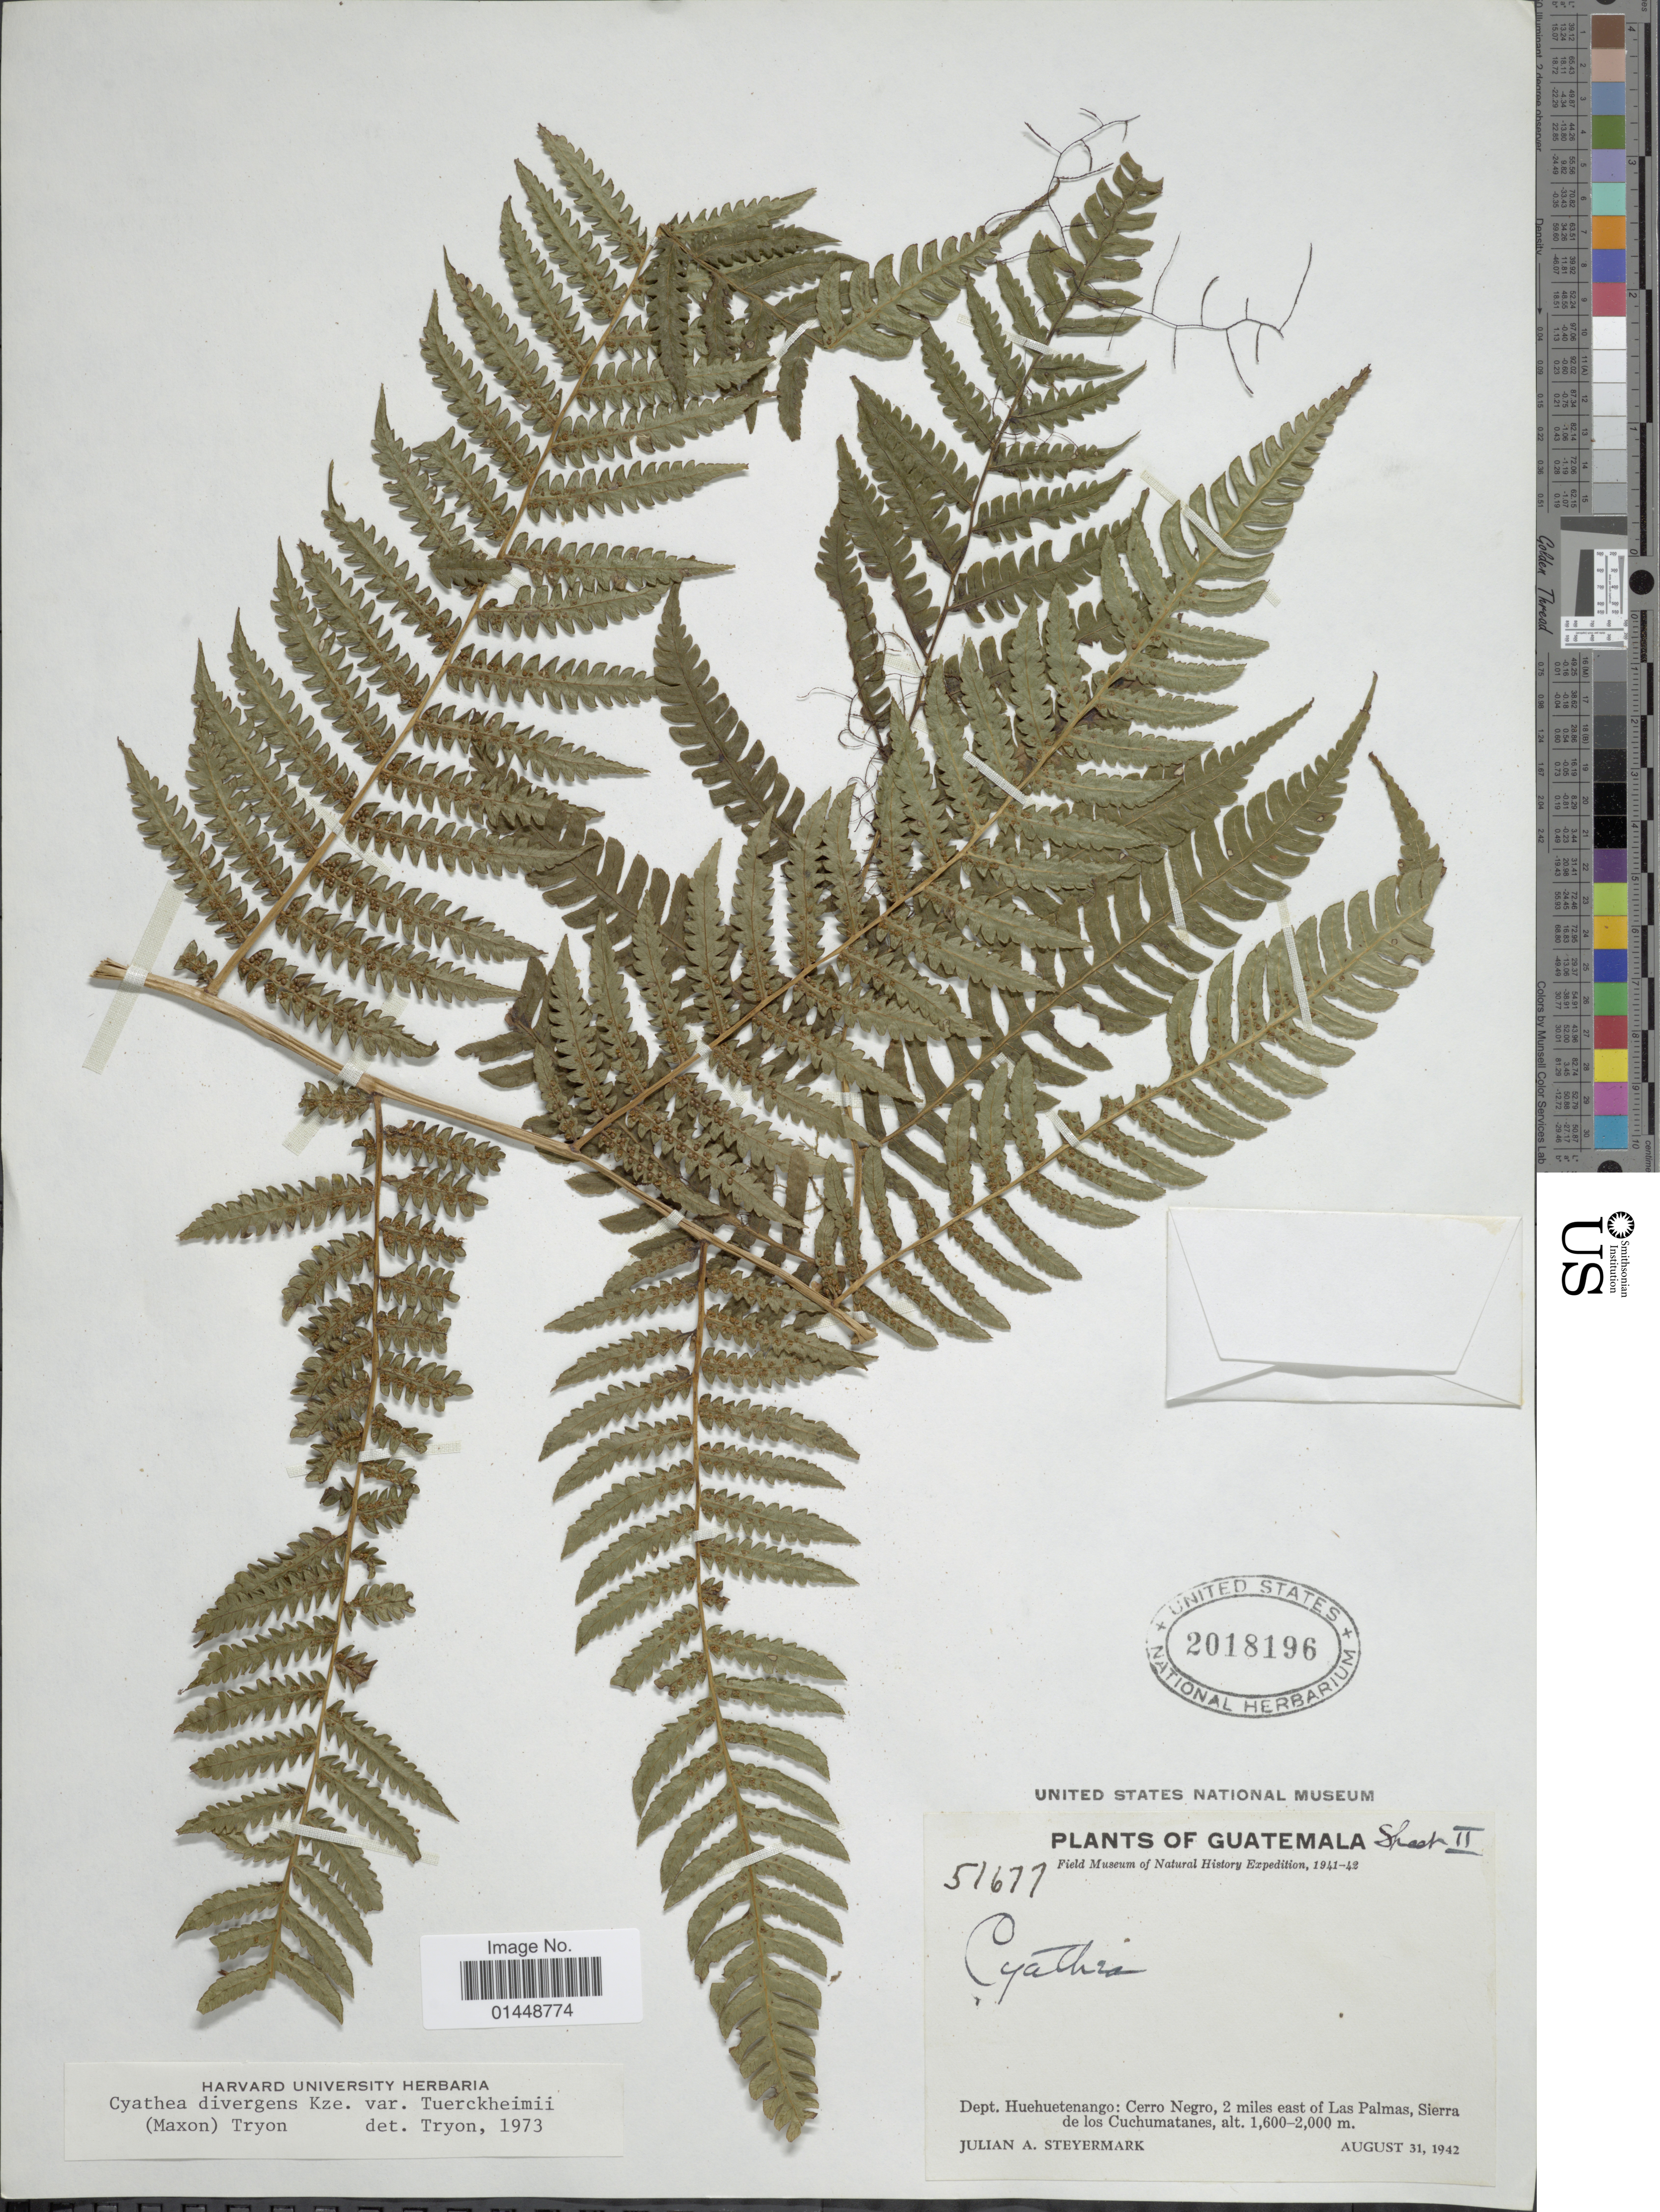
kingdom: Plantae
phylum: Tracheophyta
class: Polypodiopsida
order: Cyatheales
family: Cyatheaceae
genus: Cyathea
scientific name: Cyathea divergens var. tuerckheimii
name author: (Maxon) R.M. Tryon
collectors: J. Steyermark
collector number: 51677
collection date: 1942-08-31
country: Guatemala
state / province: Huehuetenango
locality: Dept. Huehuetenango: Cerro Negro, 2 miles east of Las Palmas, Sierra de los Cuchumatanes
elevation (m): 1600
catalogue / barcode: US 2018196